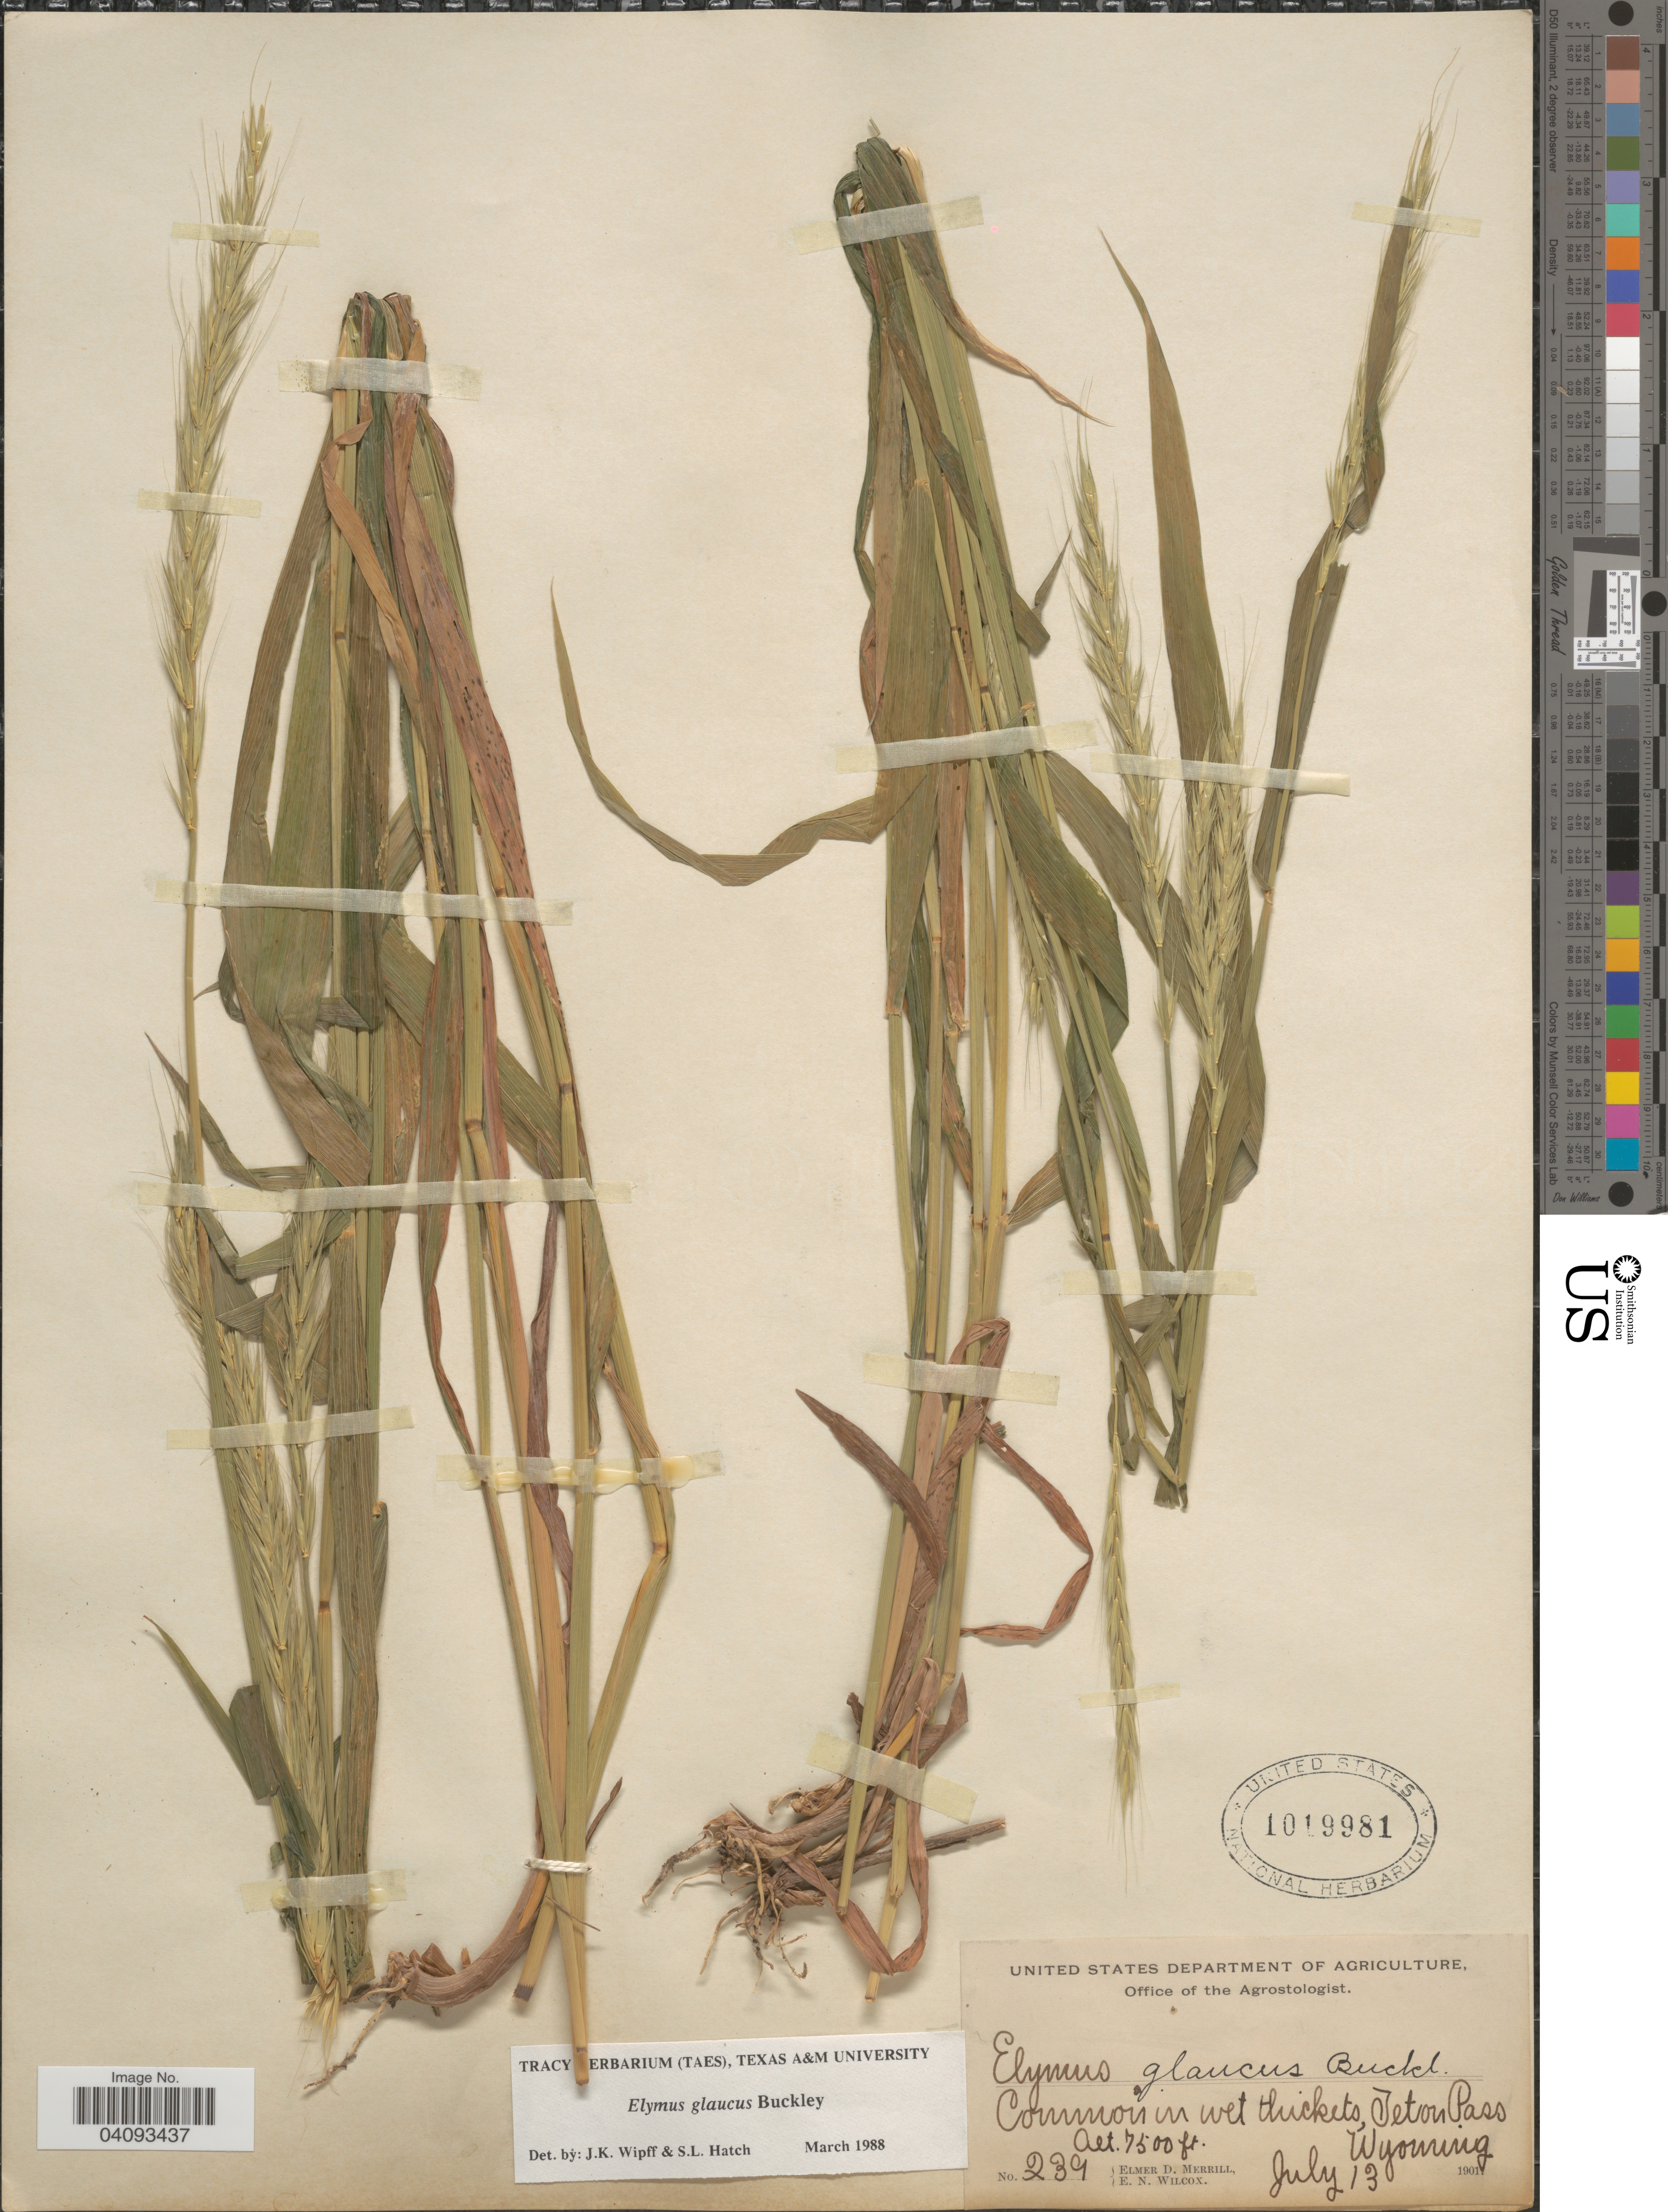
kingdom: Plantae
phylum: Tracheophyta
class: Liliopsida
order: Poales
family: Poaceae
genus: Elymus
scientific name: Elymus glaucus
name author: Buckley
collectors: E. D. Merrill & E. Wilcox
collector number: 239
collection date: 1901-07-13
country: United States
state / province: Wyoming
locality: Common in wet thickets, Teton Pass.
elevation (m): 2286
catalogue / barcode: US 1019981